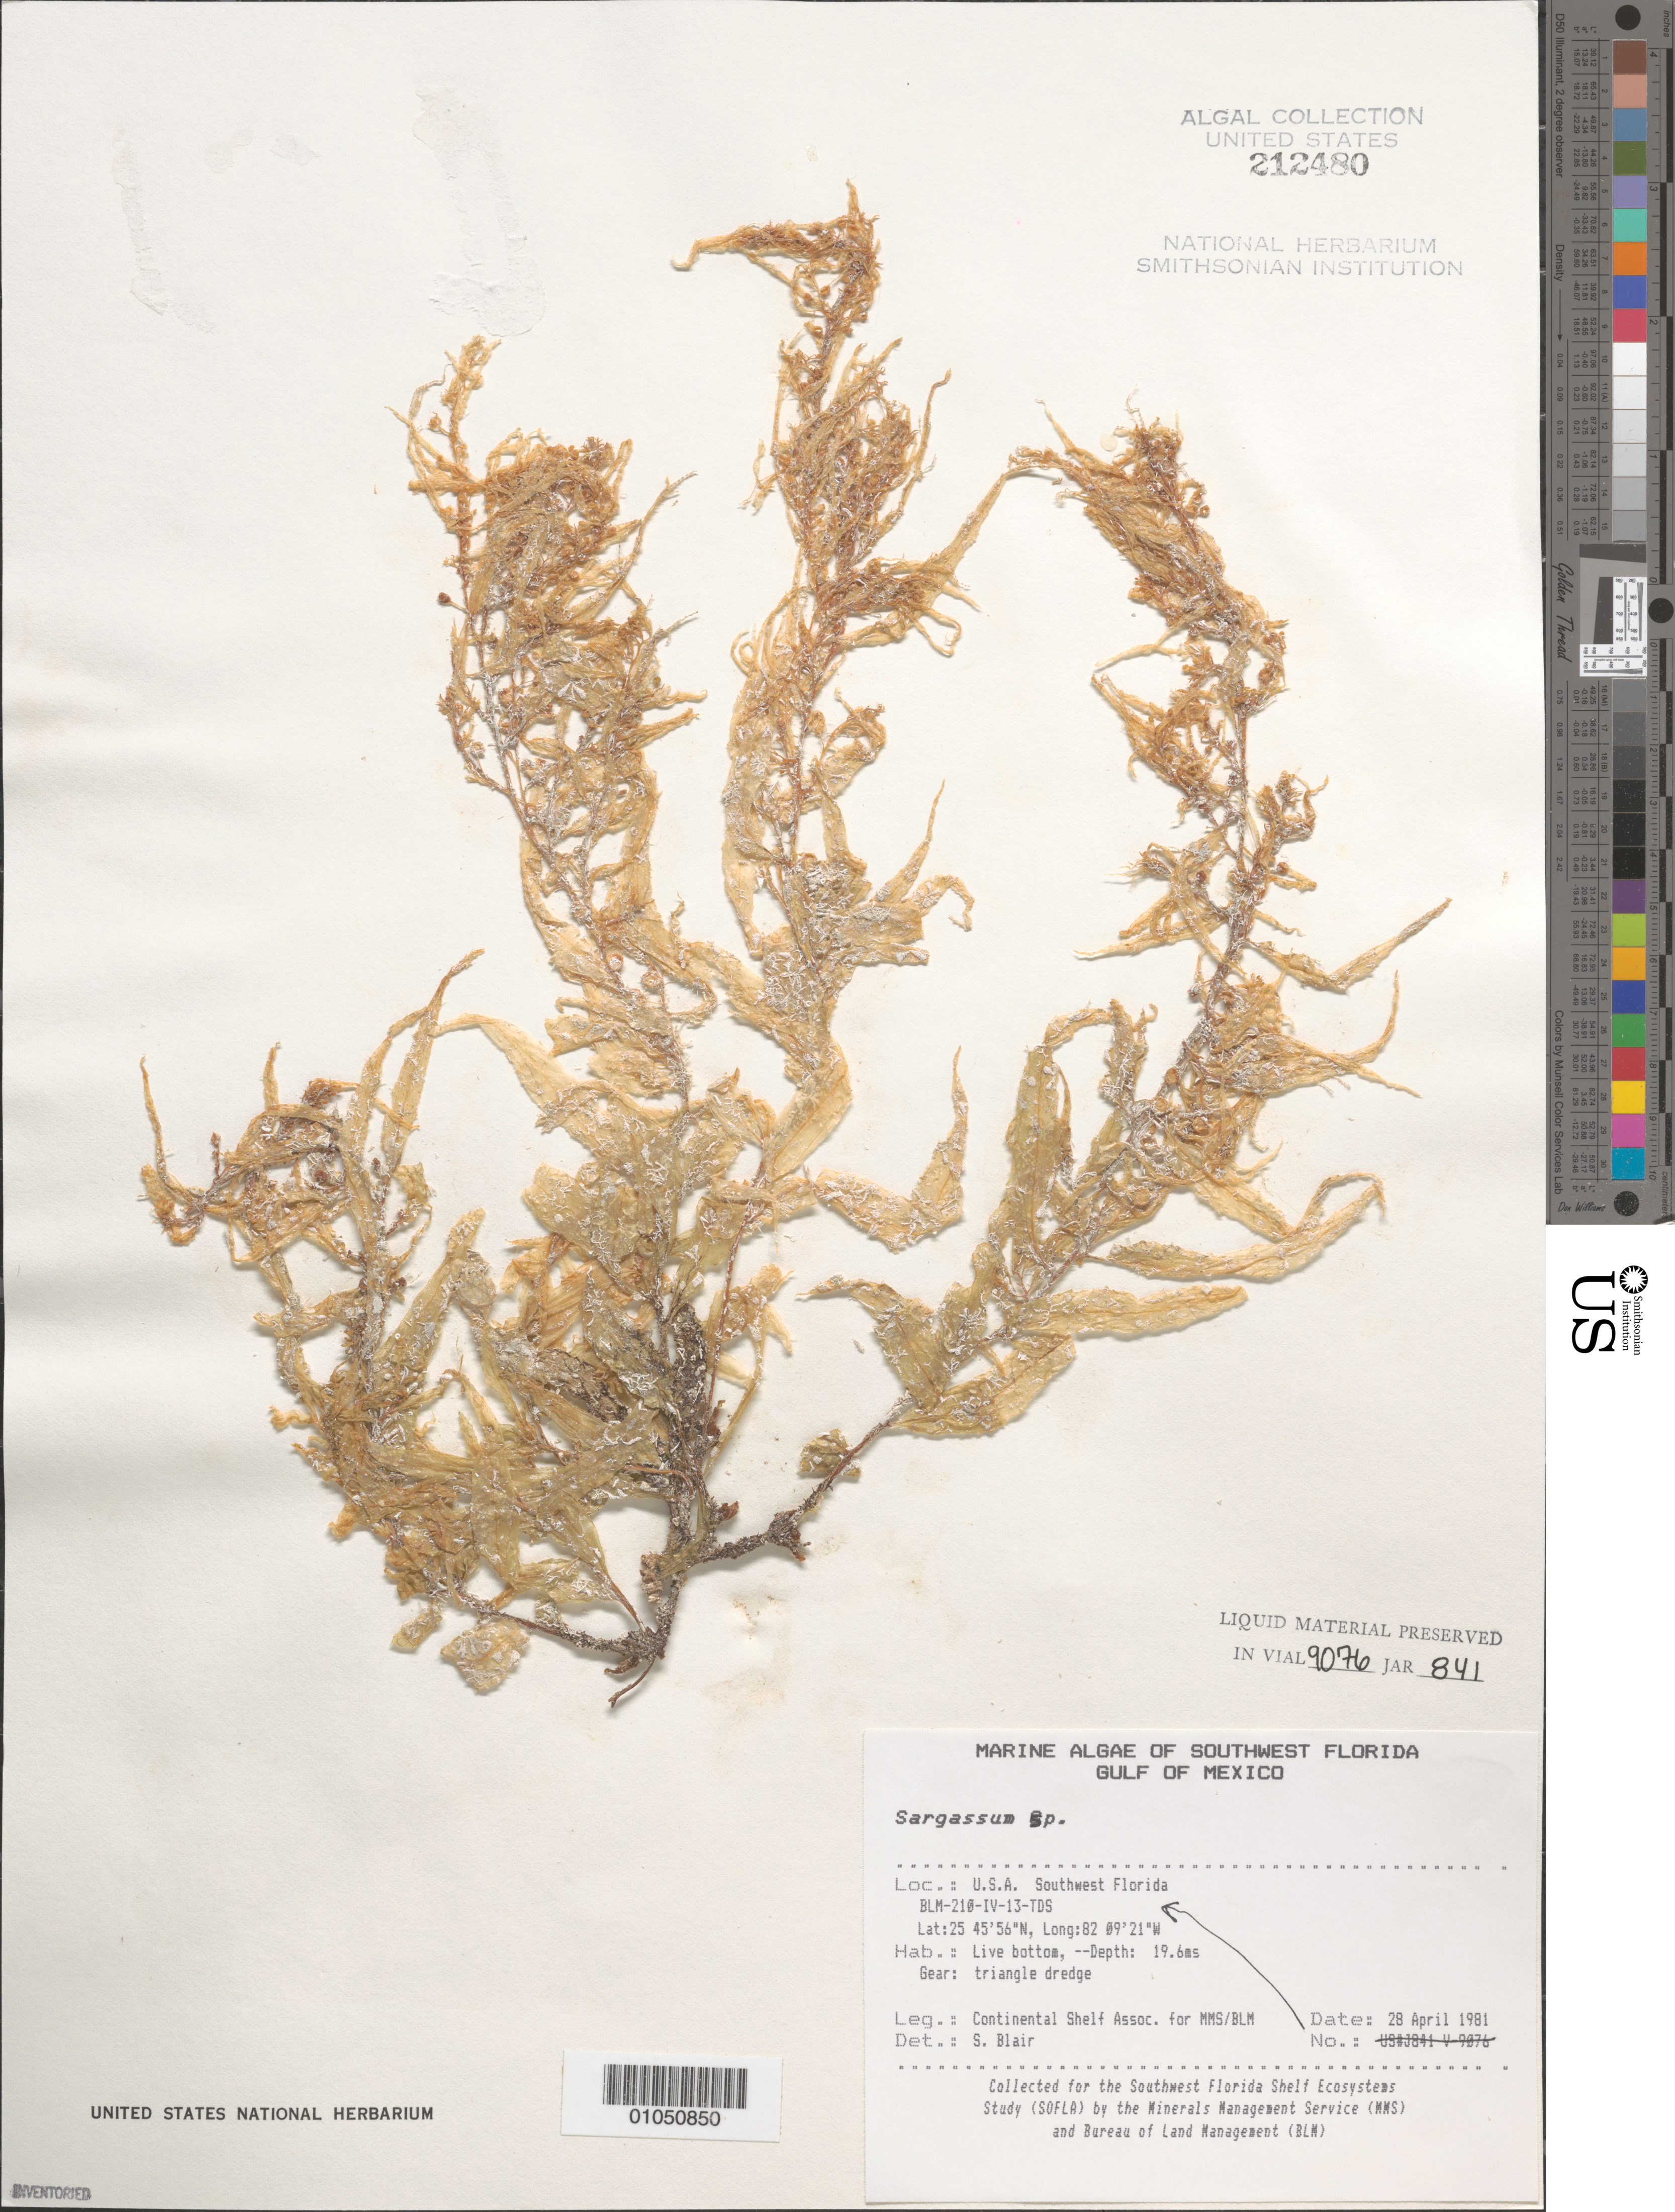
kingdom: Chromista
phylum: Ochrophyta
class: Phaeophyceae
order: Fucales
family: Sargassaceae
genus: Sargassum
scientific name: Sargassum sp.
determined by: Blair, S. M.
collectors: Continental Shelf Associates for the MMS/BLM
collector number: BLM-210-IV-13-TDS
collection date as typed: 28 Apr 1981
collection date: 1981-04-28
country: United States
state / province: Florida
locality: Gulf of Mexico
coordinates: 25 45'56"N, 82 09'21"W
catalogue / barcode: US 212480